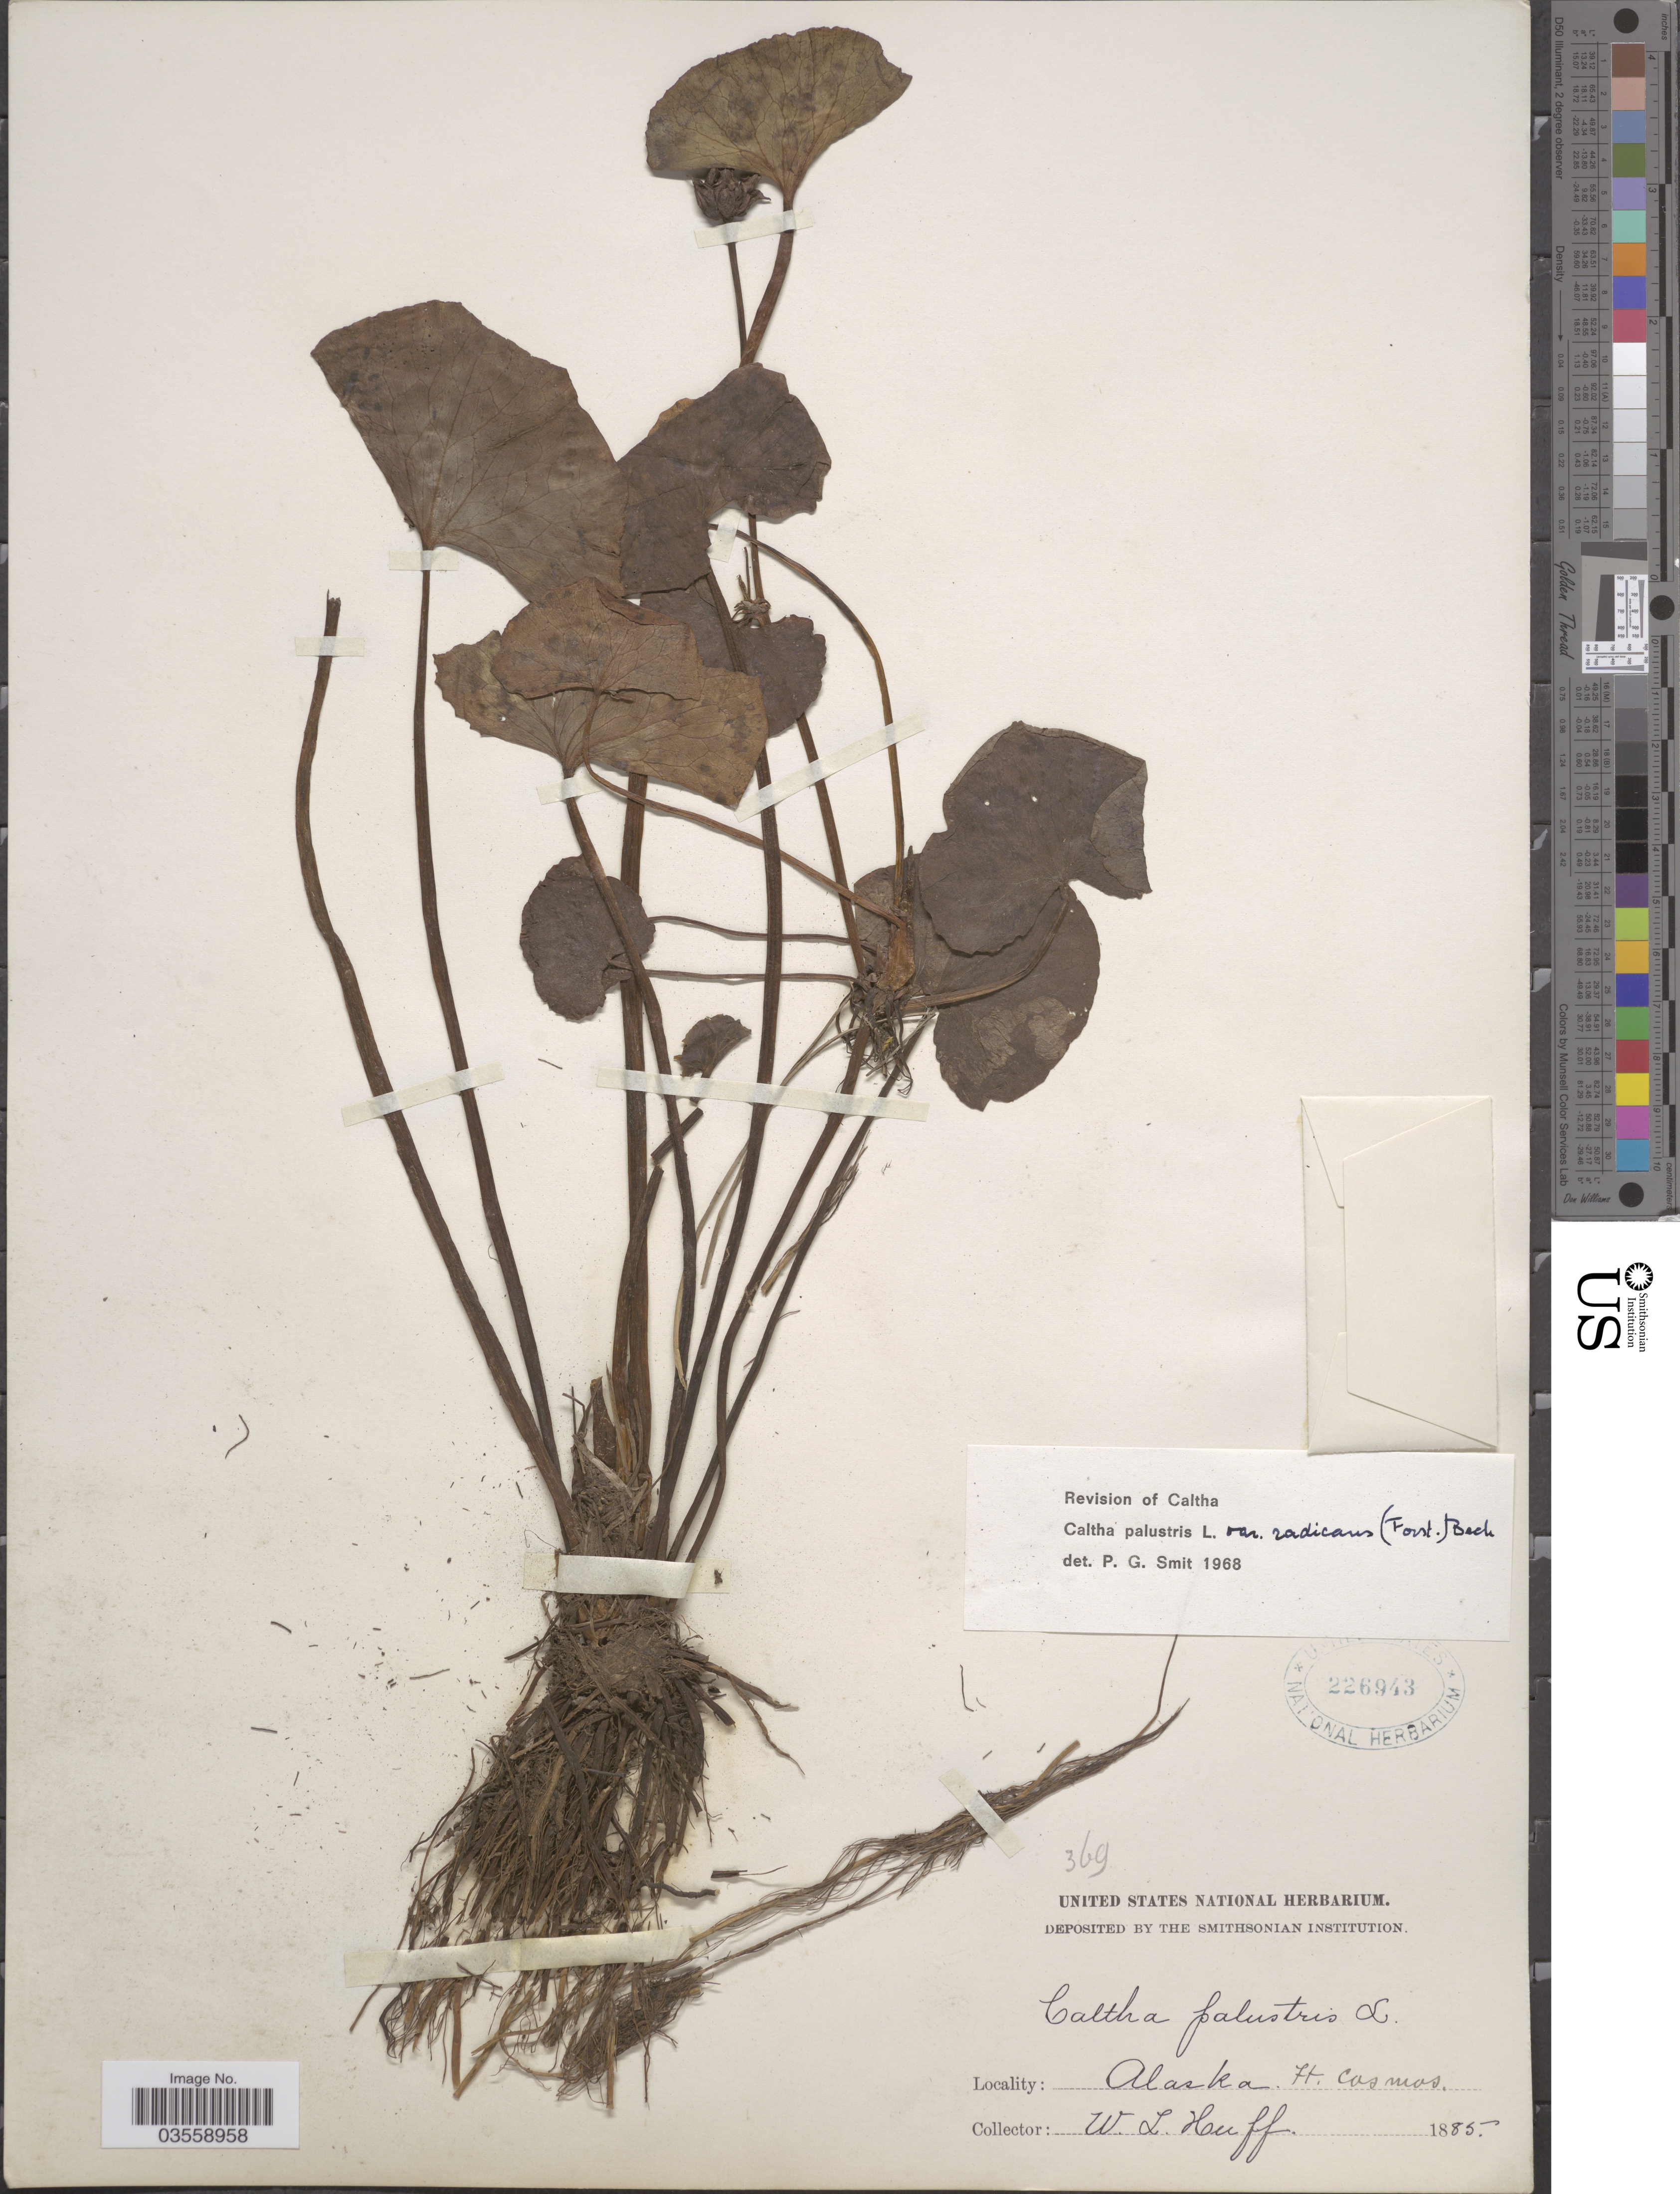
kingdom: Plantae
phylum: Tracheophyta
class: Magnoliopsida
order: Ranunculales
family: Ranunculaceae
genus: Caltha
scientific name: Caltha palustris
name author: L.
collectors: W. Huff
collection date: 1885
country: United States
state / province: Alaska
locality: Ft. Cosmos.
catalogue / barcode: US 226943